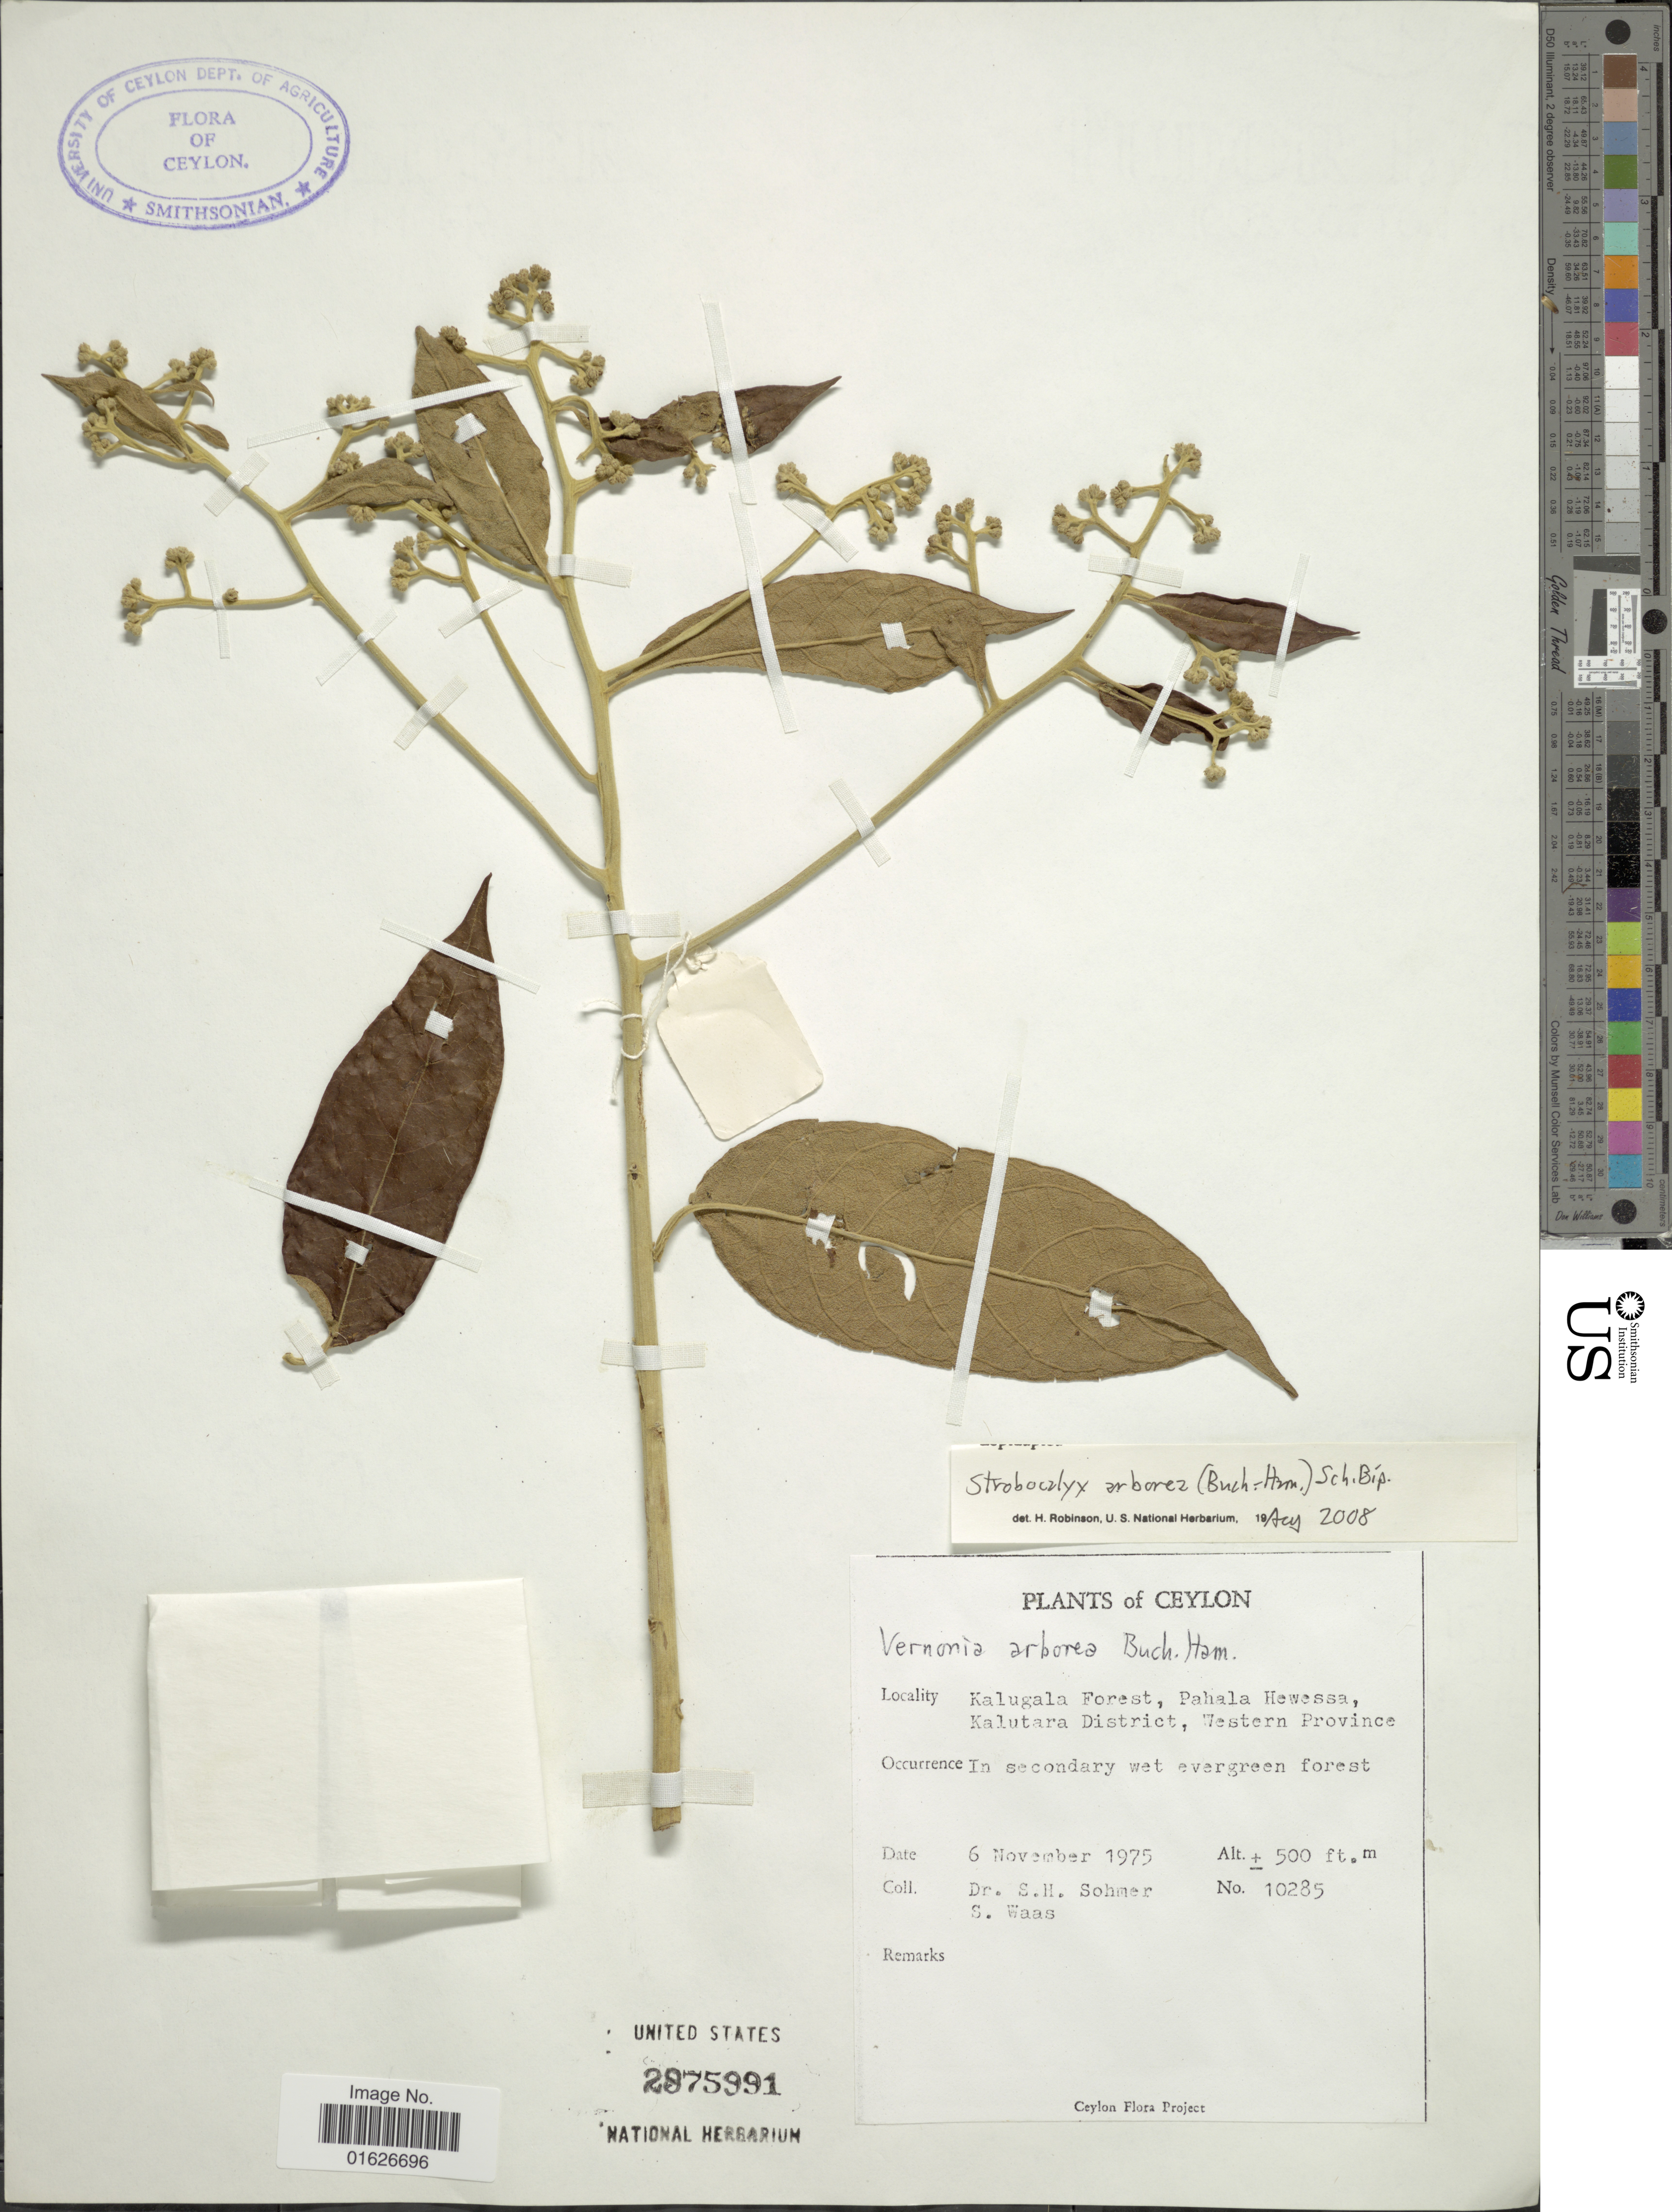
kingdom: Plantae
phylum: Tracheophyta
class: Magnoliopsida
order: Asterales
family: Asteraceae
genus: Strobocalyx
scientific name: Strobocalyx arborea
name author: (Buch.-Ham.) Sch. Bip.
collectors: S. H. Sohmer & S. Waas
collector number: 10285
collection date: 1975-11-06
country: Sri Lanka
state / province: Western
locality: Ceylon, Kalugala forest, Pahala Hewessa,Kalutara District, Western Province.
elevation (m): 152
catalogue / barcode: US 2875991